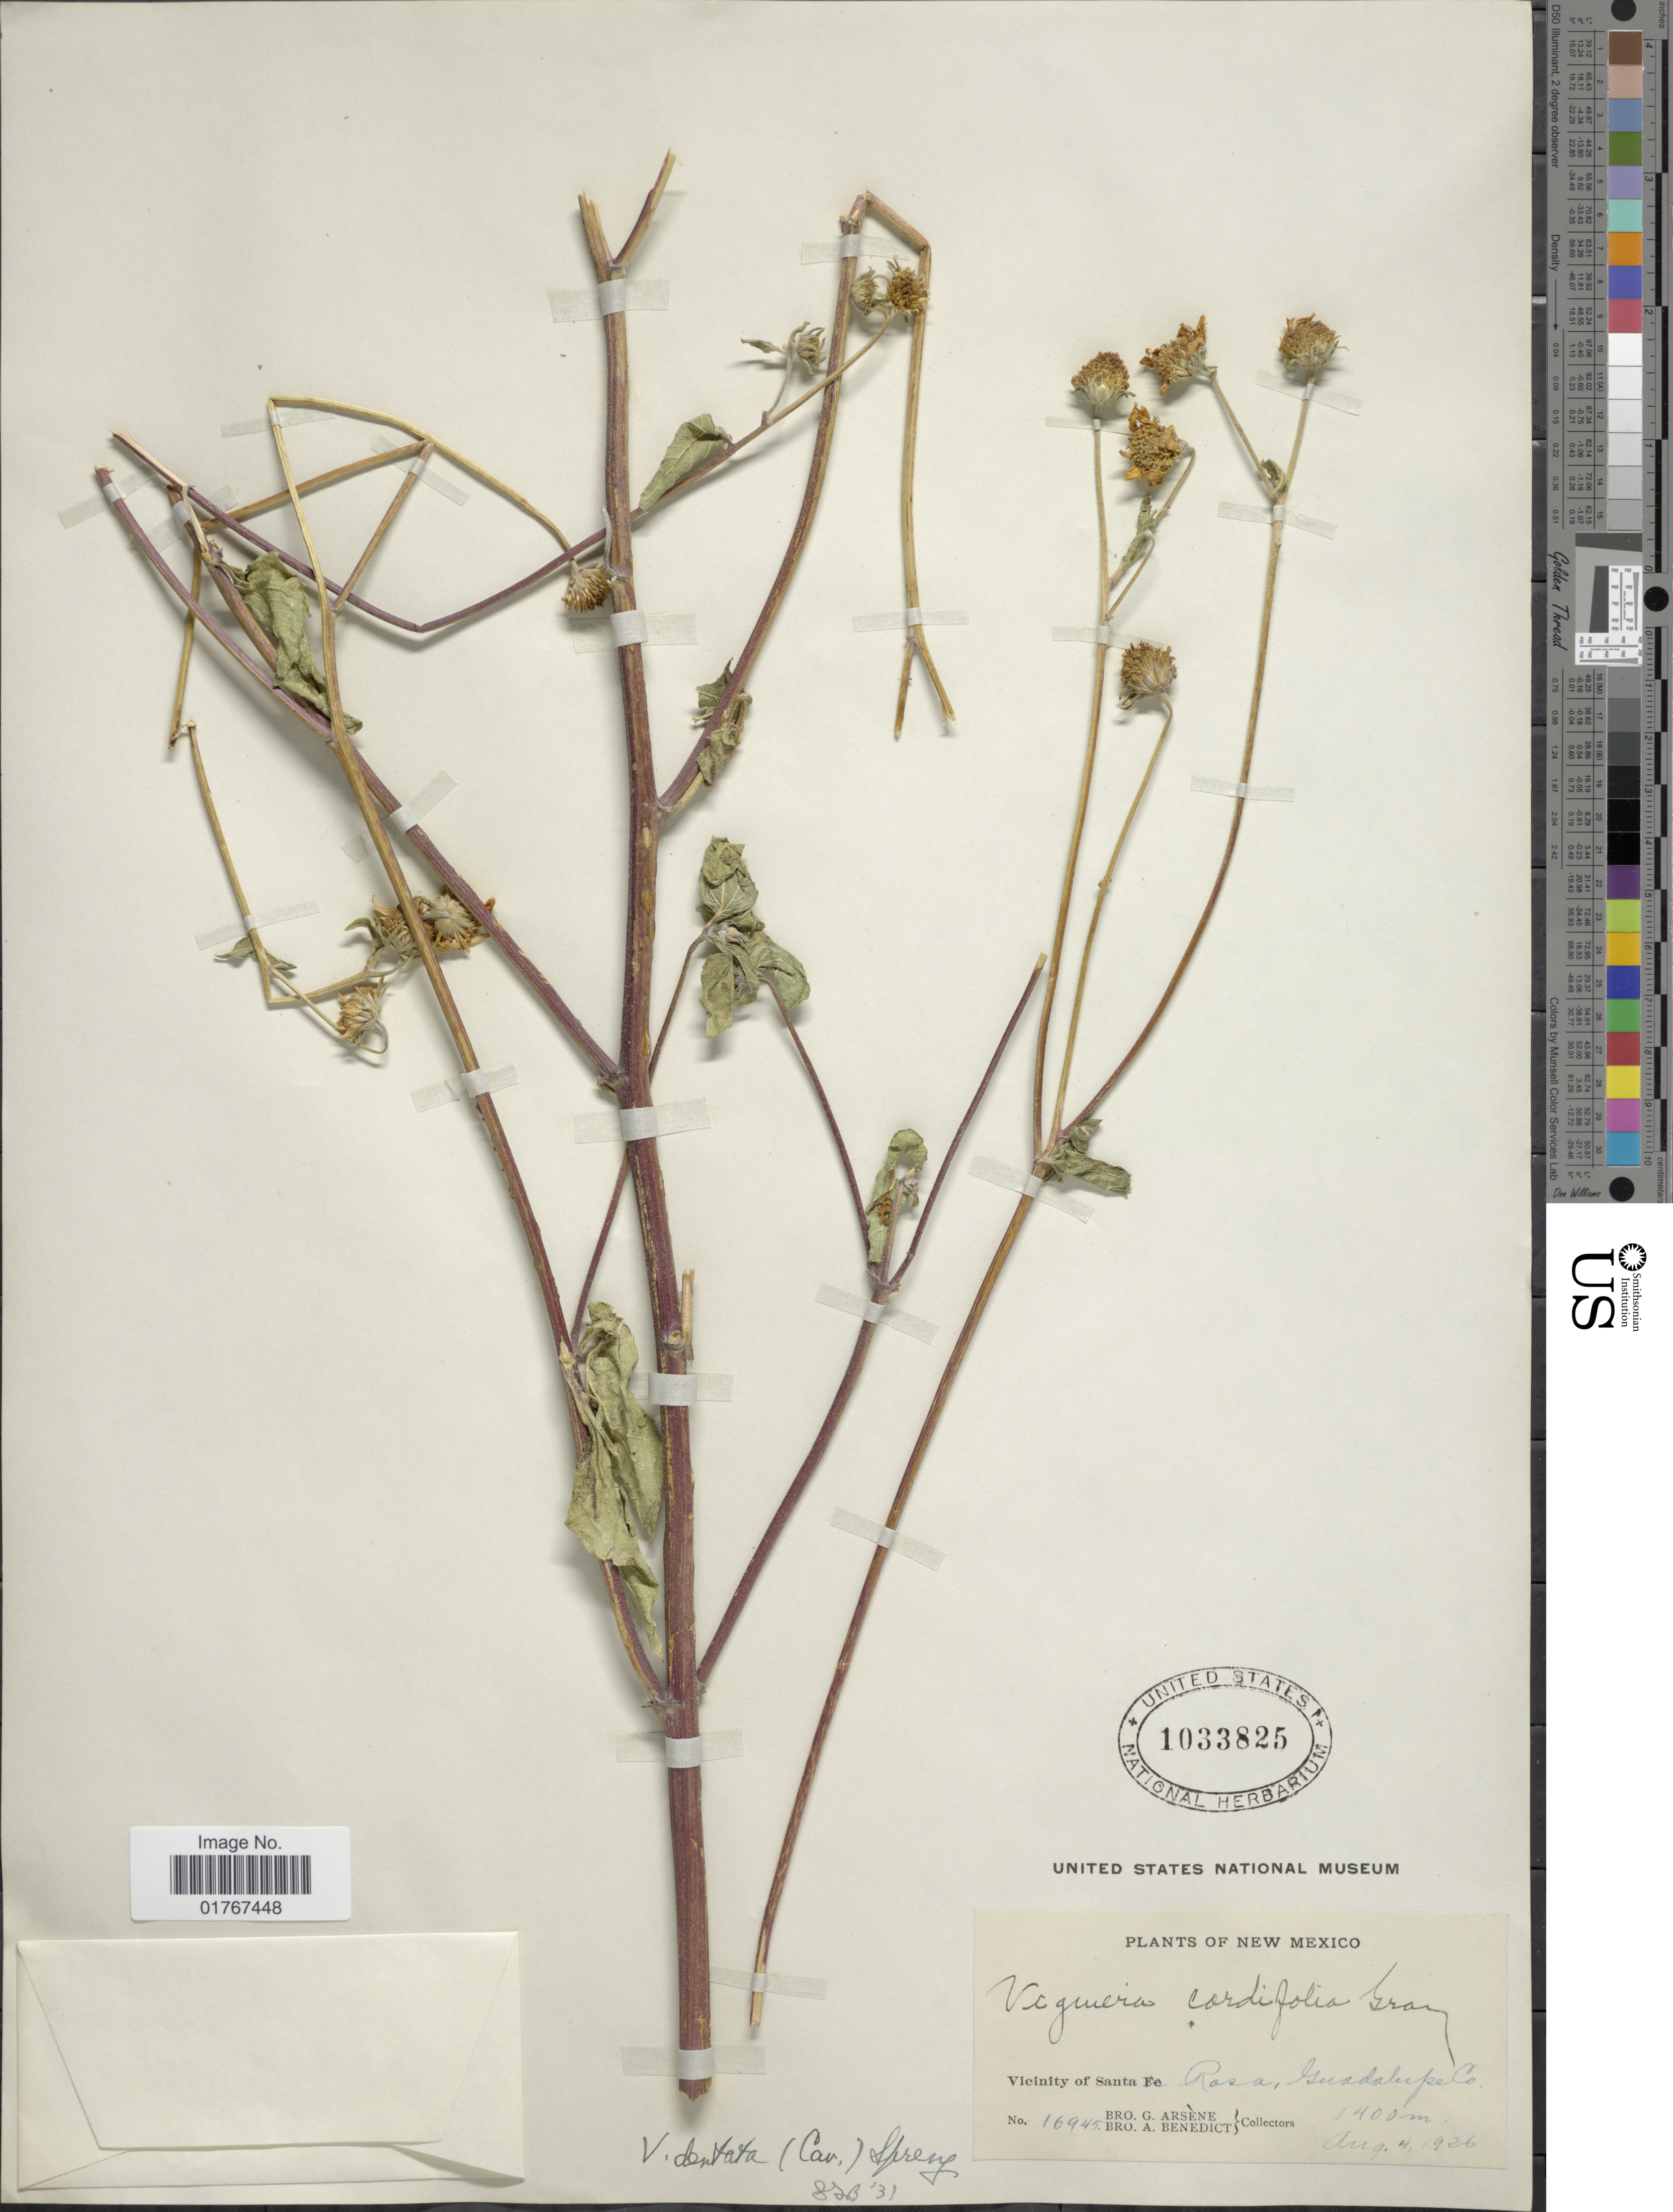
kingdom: Plantae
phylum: Tracheophyta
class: Magnoliopsida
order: Asterales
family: Asteraceae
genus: Viguiera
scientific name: Viguiera dentata var. brevipes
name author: (DC.) S.F. Blake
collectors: Bro. G. Arsène & Bro. A. Benedict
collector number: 16945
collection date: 1926-08-04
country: United States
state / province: New Mexico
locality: Vicinity of Santa Rosa, Guadalupe Co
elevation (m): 1400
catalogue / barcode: US 1033825